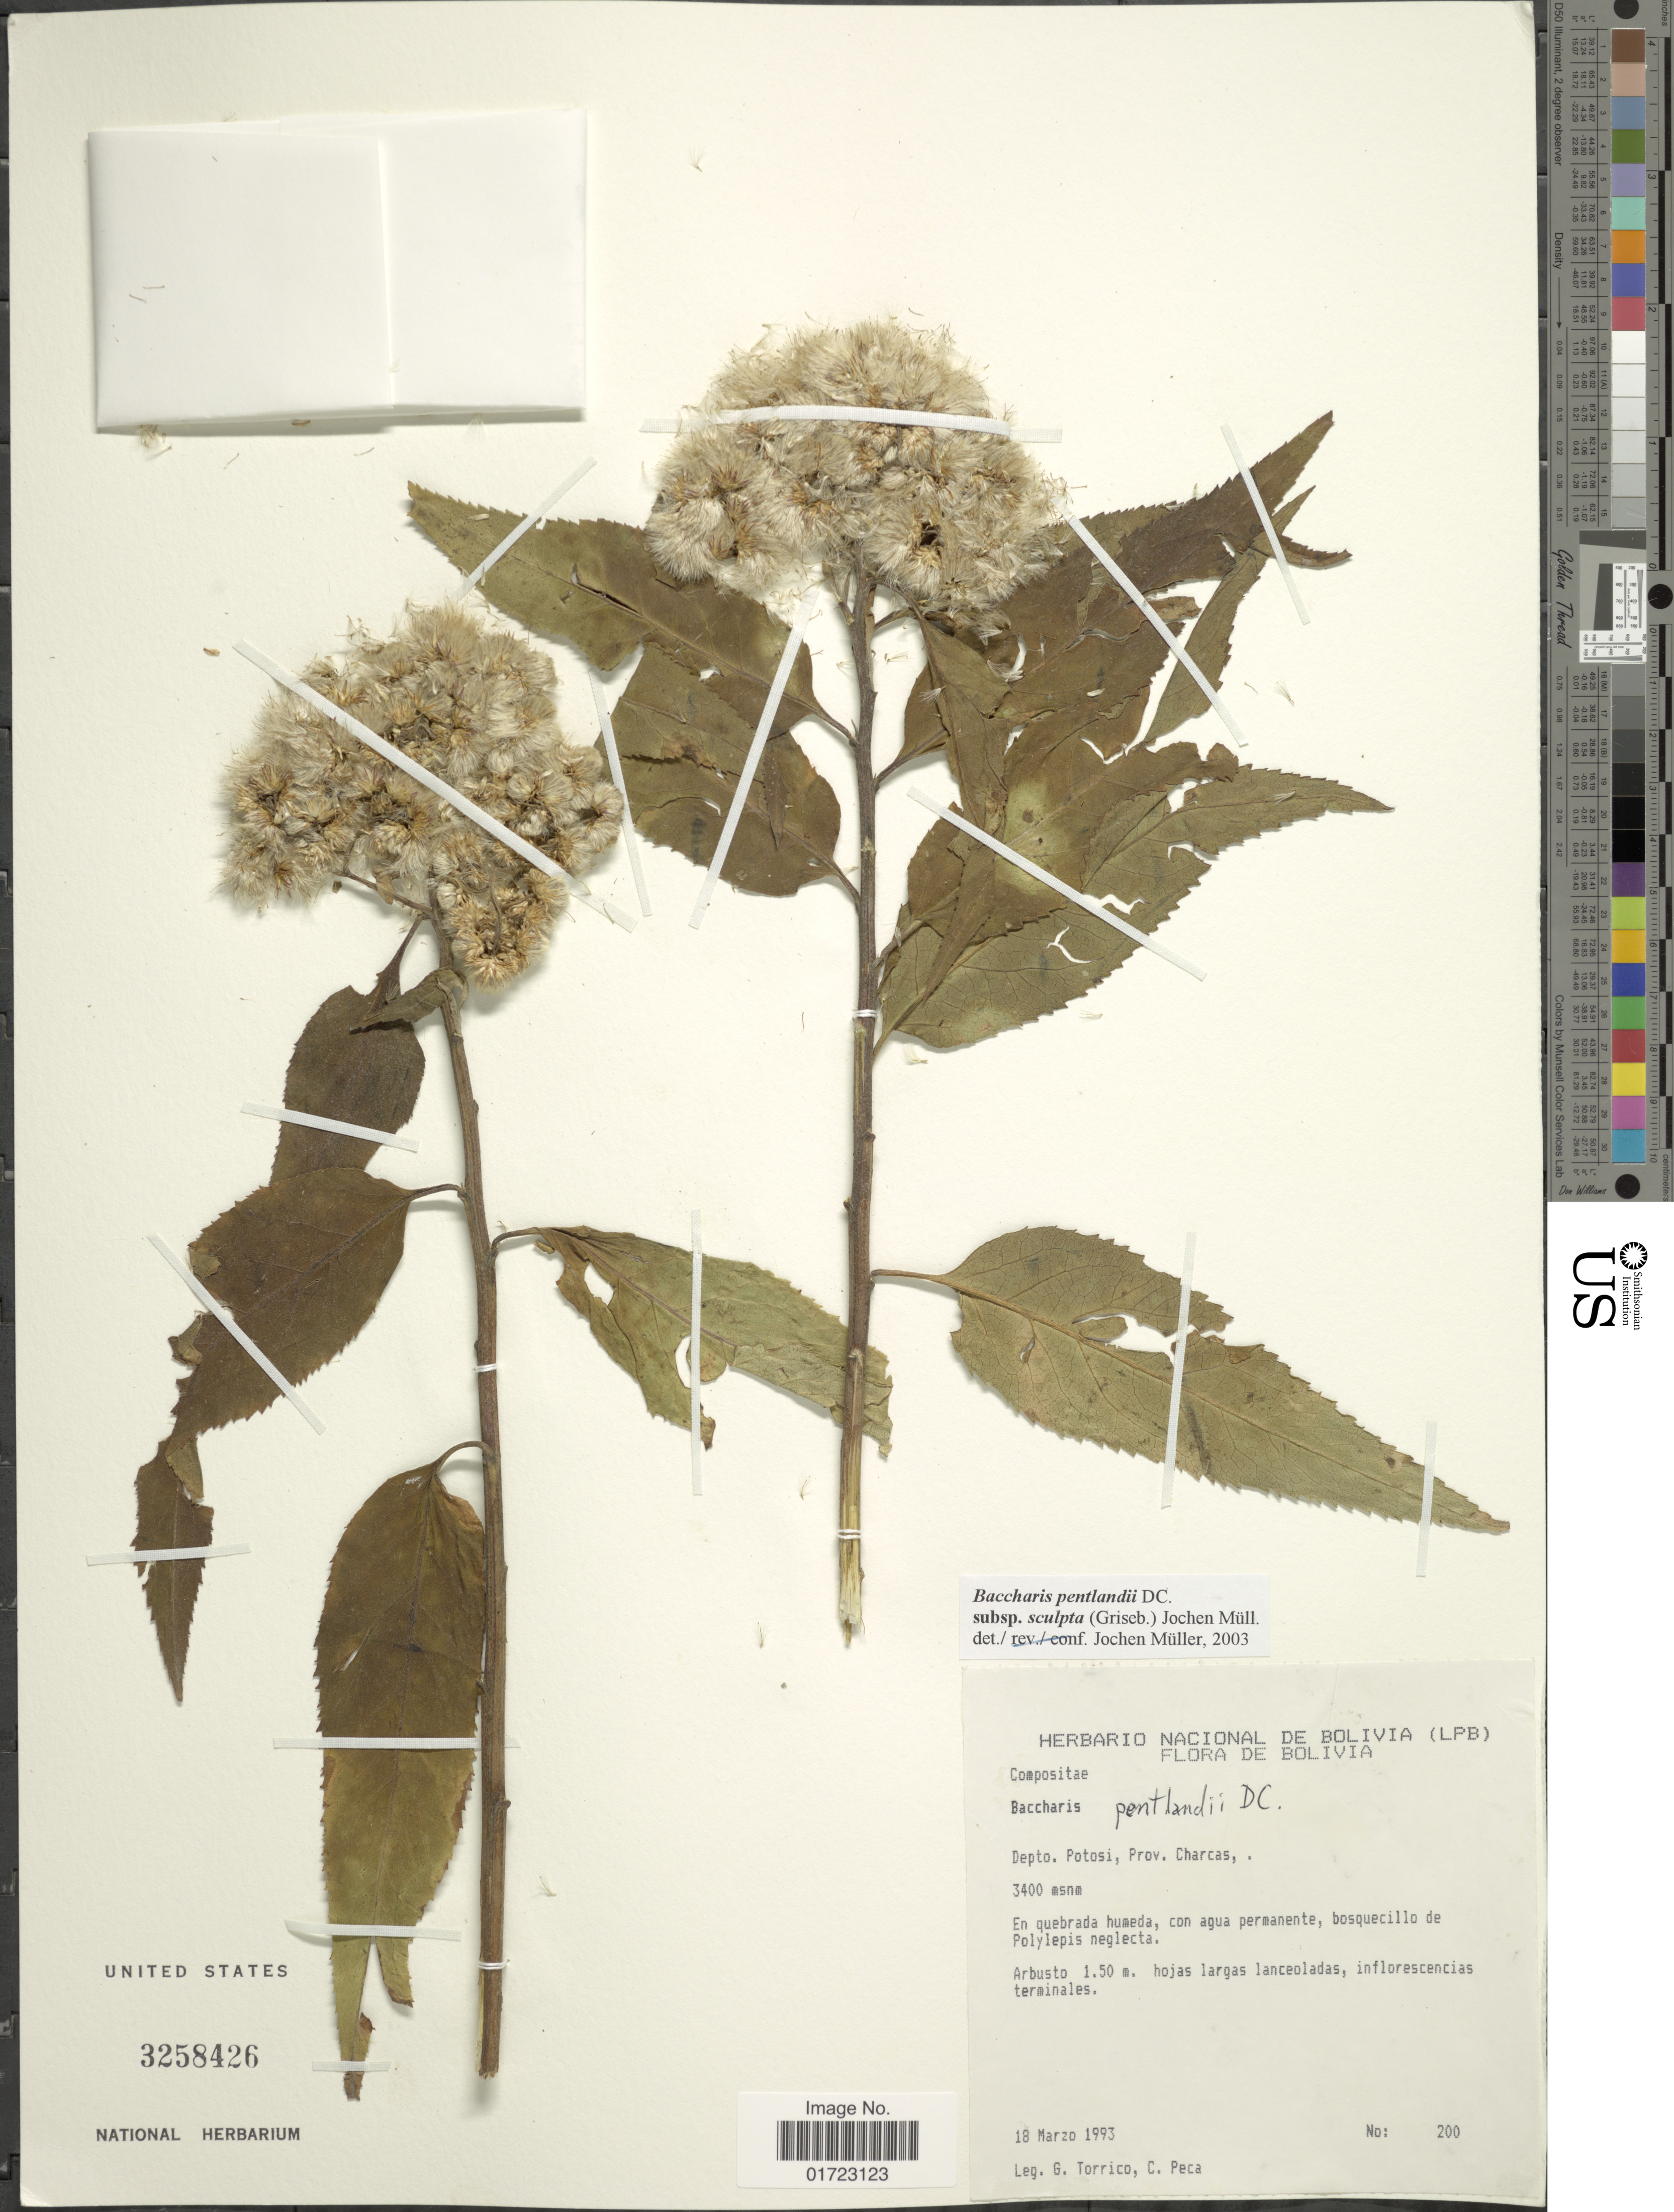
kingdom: Plantae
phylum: Tracheophyta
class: Magnoliopsida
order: Asterales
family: Asteraceae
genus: Baccharis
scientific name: Baccharis pentlandii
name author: DC.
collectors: G. Torrico & C. Peca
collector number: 200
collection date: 1993-03-18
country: Bolivia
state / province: Potosi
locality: Prov. Charcas.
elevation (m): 3400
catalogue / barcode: US 3258426